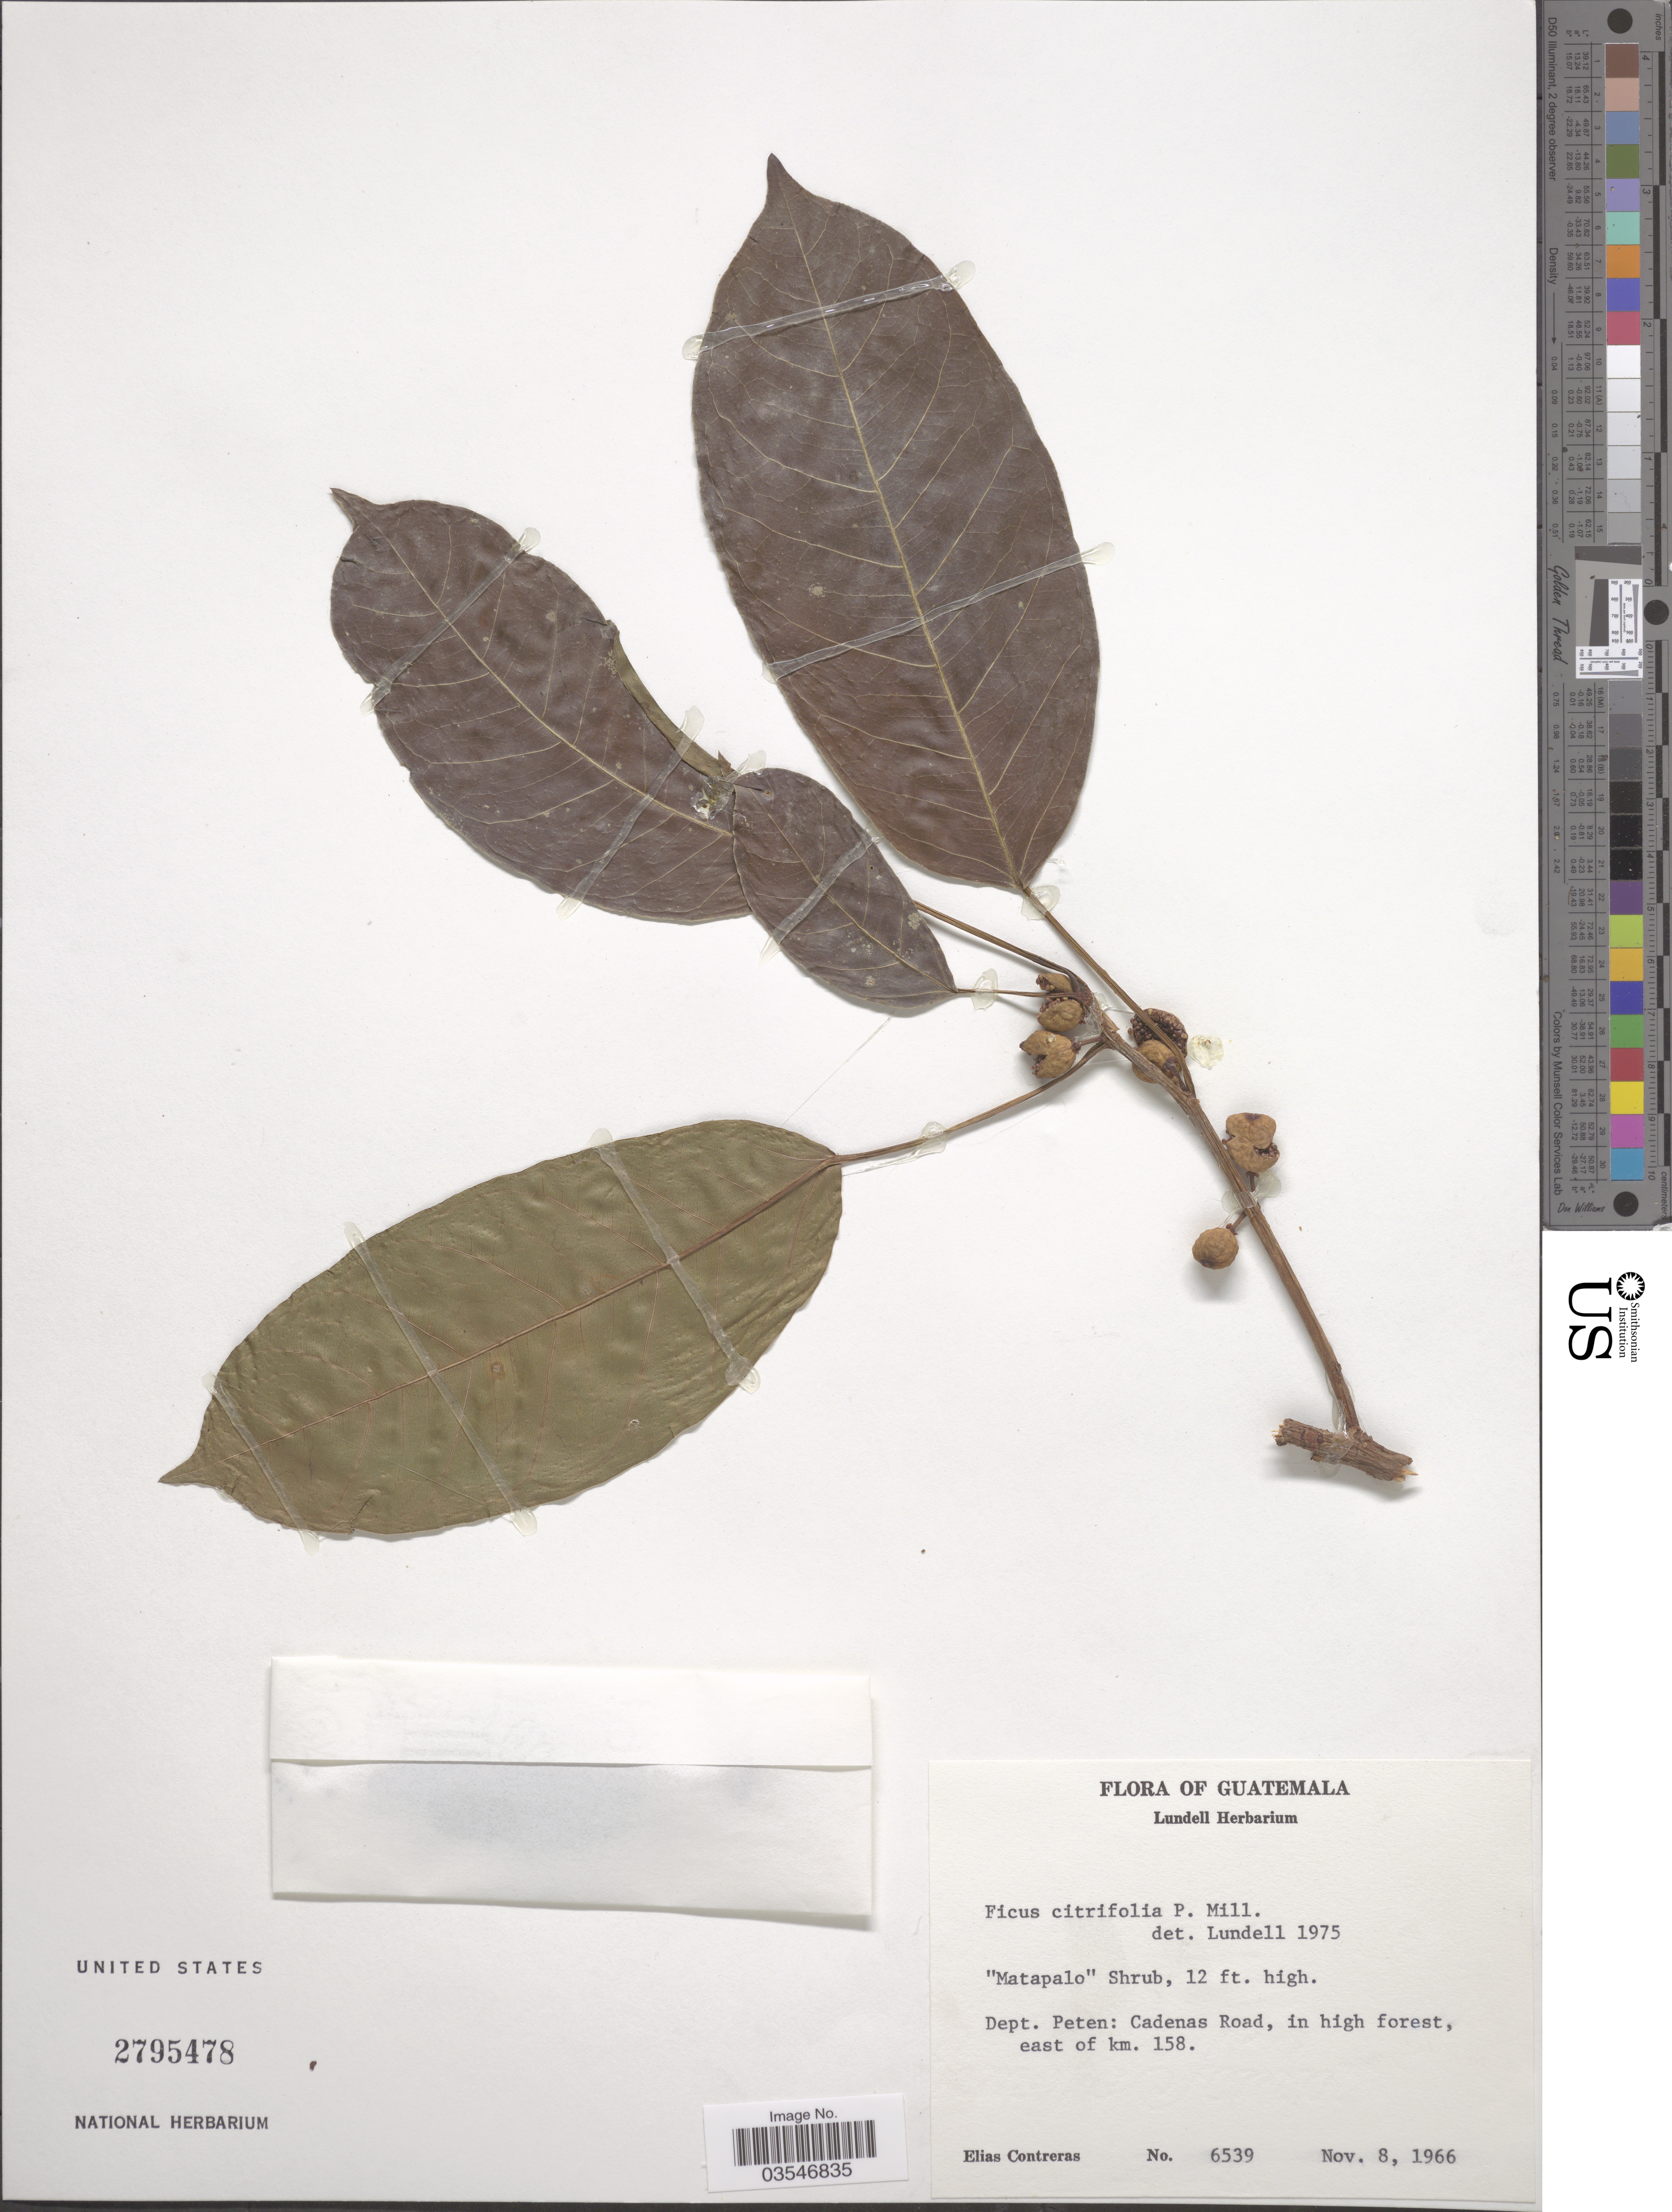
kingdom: Plantae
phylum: Tracheophyta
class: Magnoliopsida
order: Rosales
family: Moraceae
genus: Ficus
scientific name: Ficus citrifolia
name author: Mill.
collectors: E. Contreras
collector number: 6539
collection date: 1966-11-08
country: Guatemala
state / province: El Peten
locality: Dept. Peten: Cadenas Road, in high forest, east of km. 158.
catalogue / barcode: US 2795478